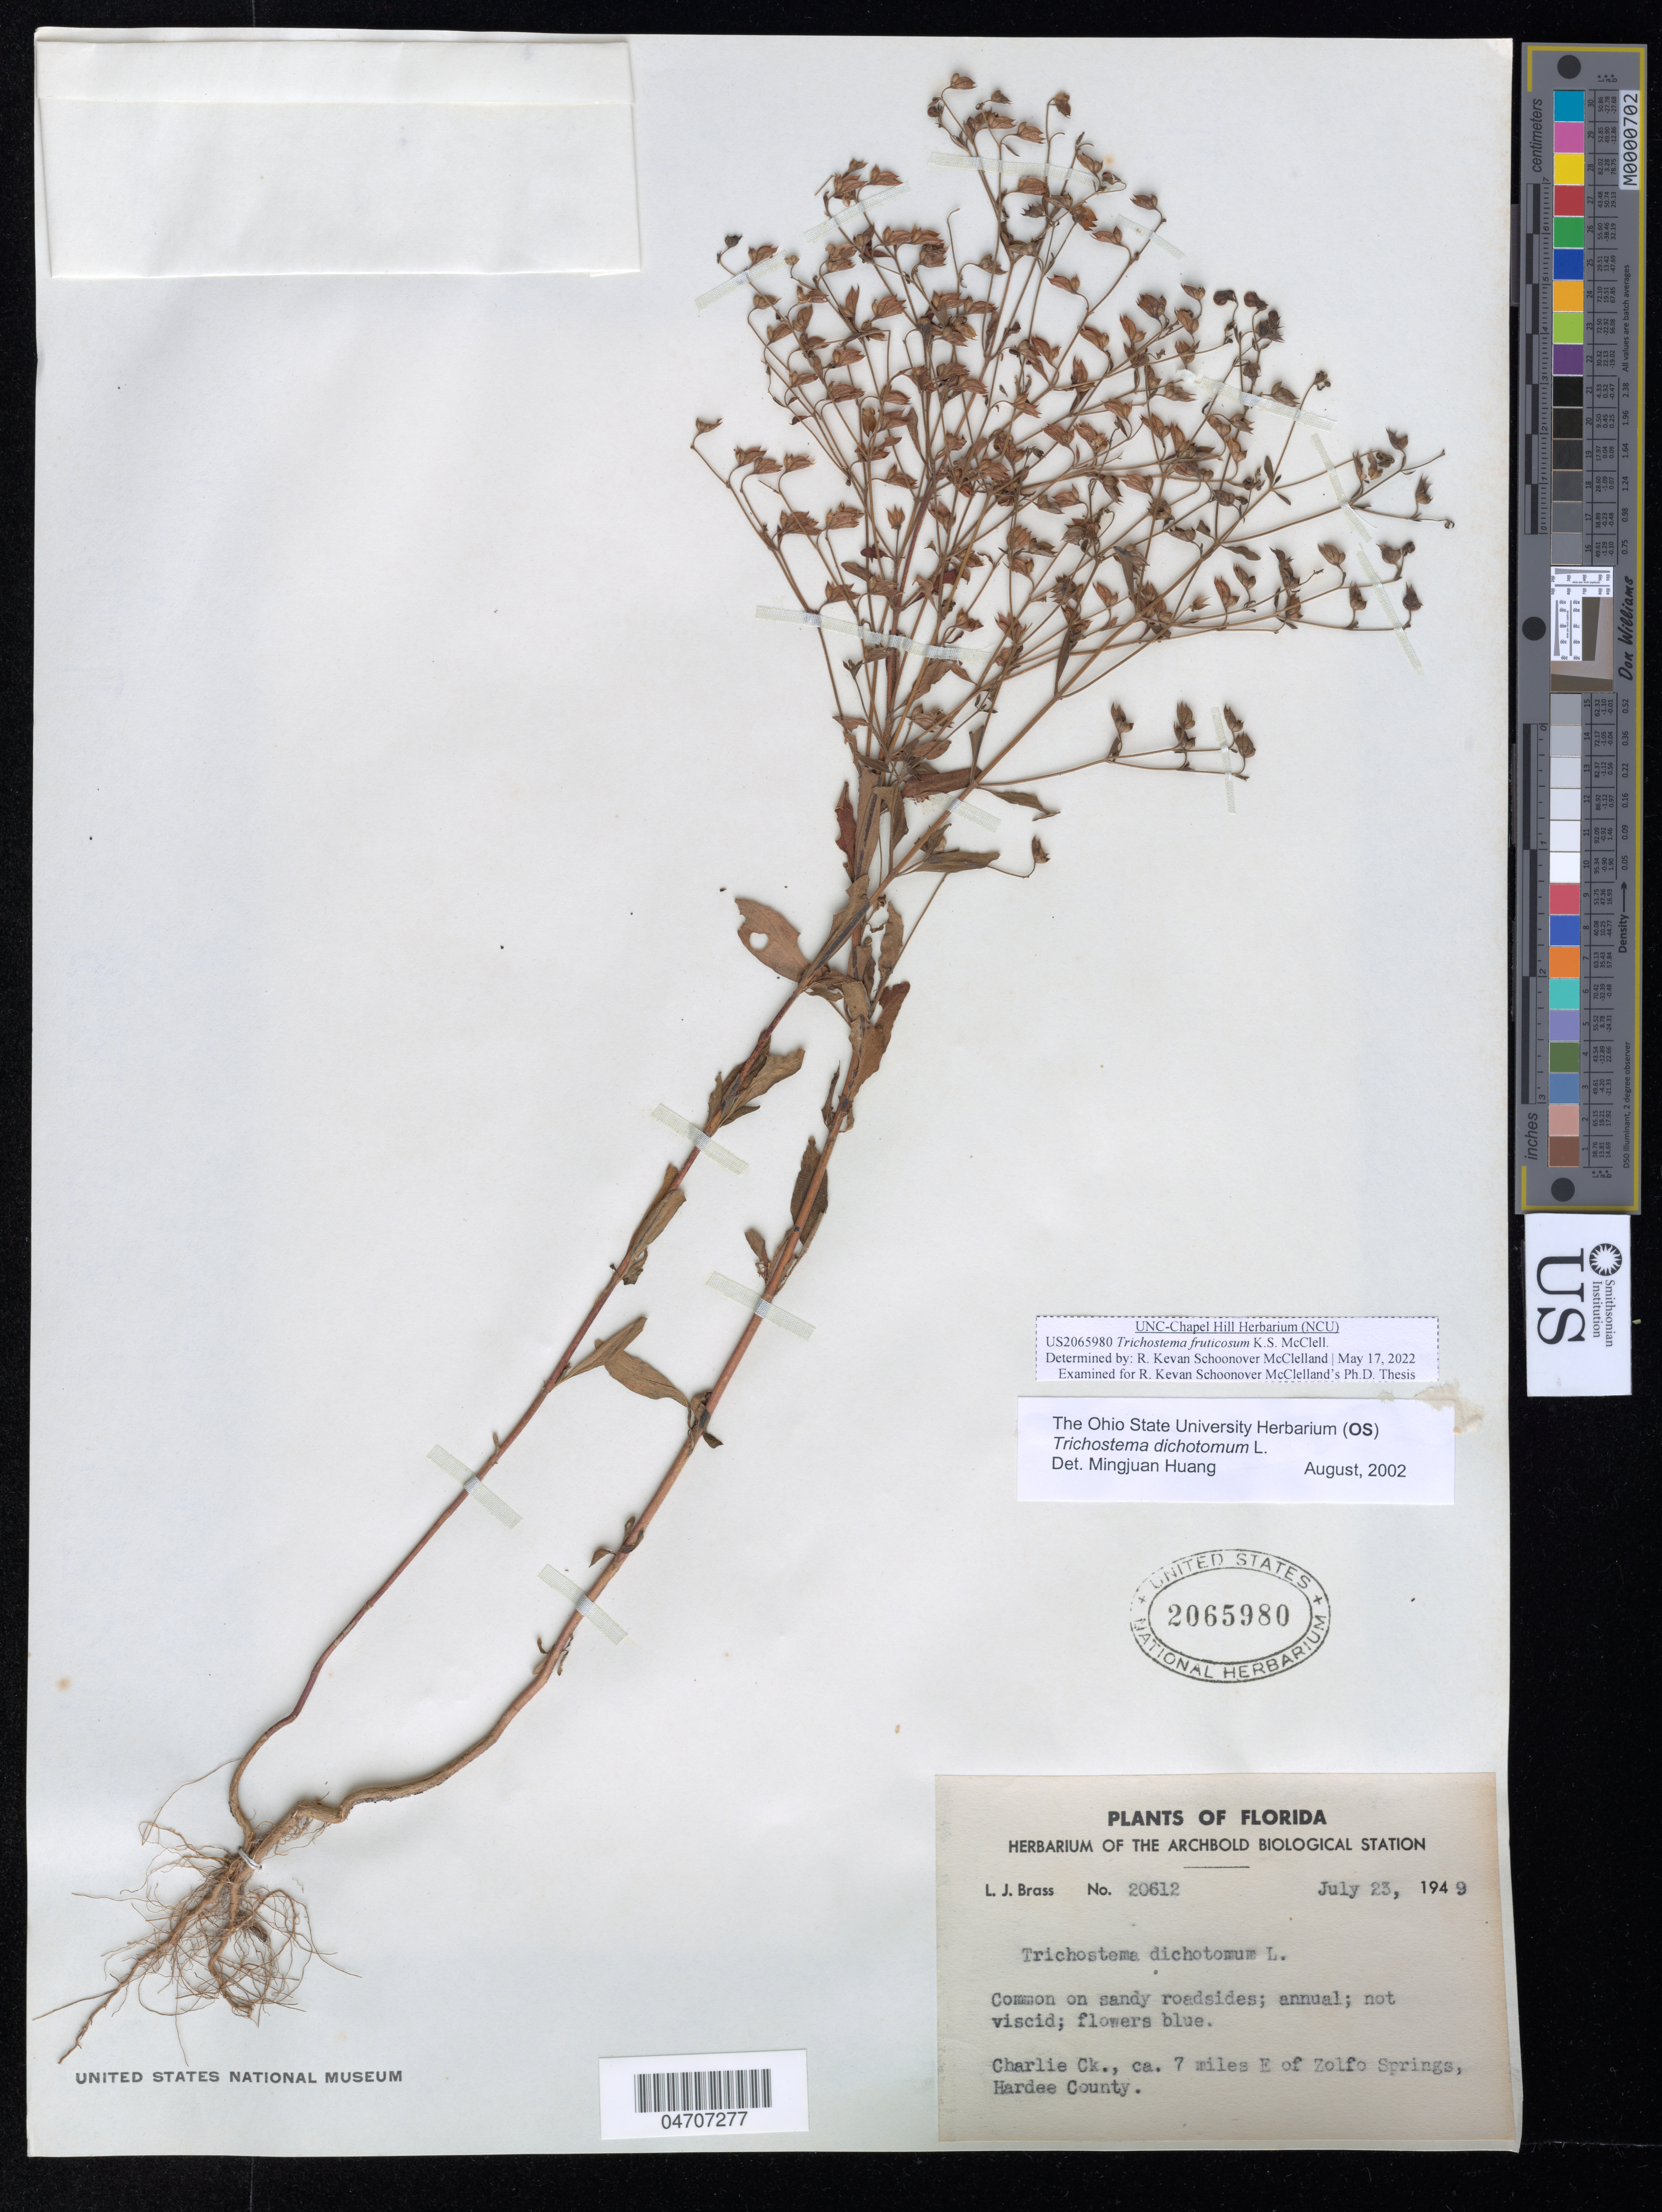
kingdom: Plantae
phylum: Tracheophyta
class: Magnoliopsida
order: Lamiales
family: Lamiaceae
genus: Trichostema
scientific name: Trichostema fruticosum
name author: K. S. McClell.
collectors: L. J. Brass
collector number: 20612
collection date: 1949-07-23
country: United States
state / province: Florida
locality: Charlie Ck., ca. 7 miles E of Zolfo Springs, Hardee County.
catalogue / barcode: US 2065980